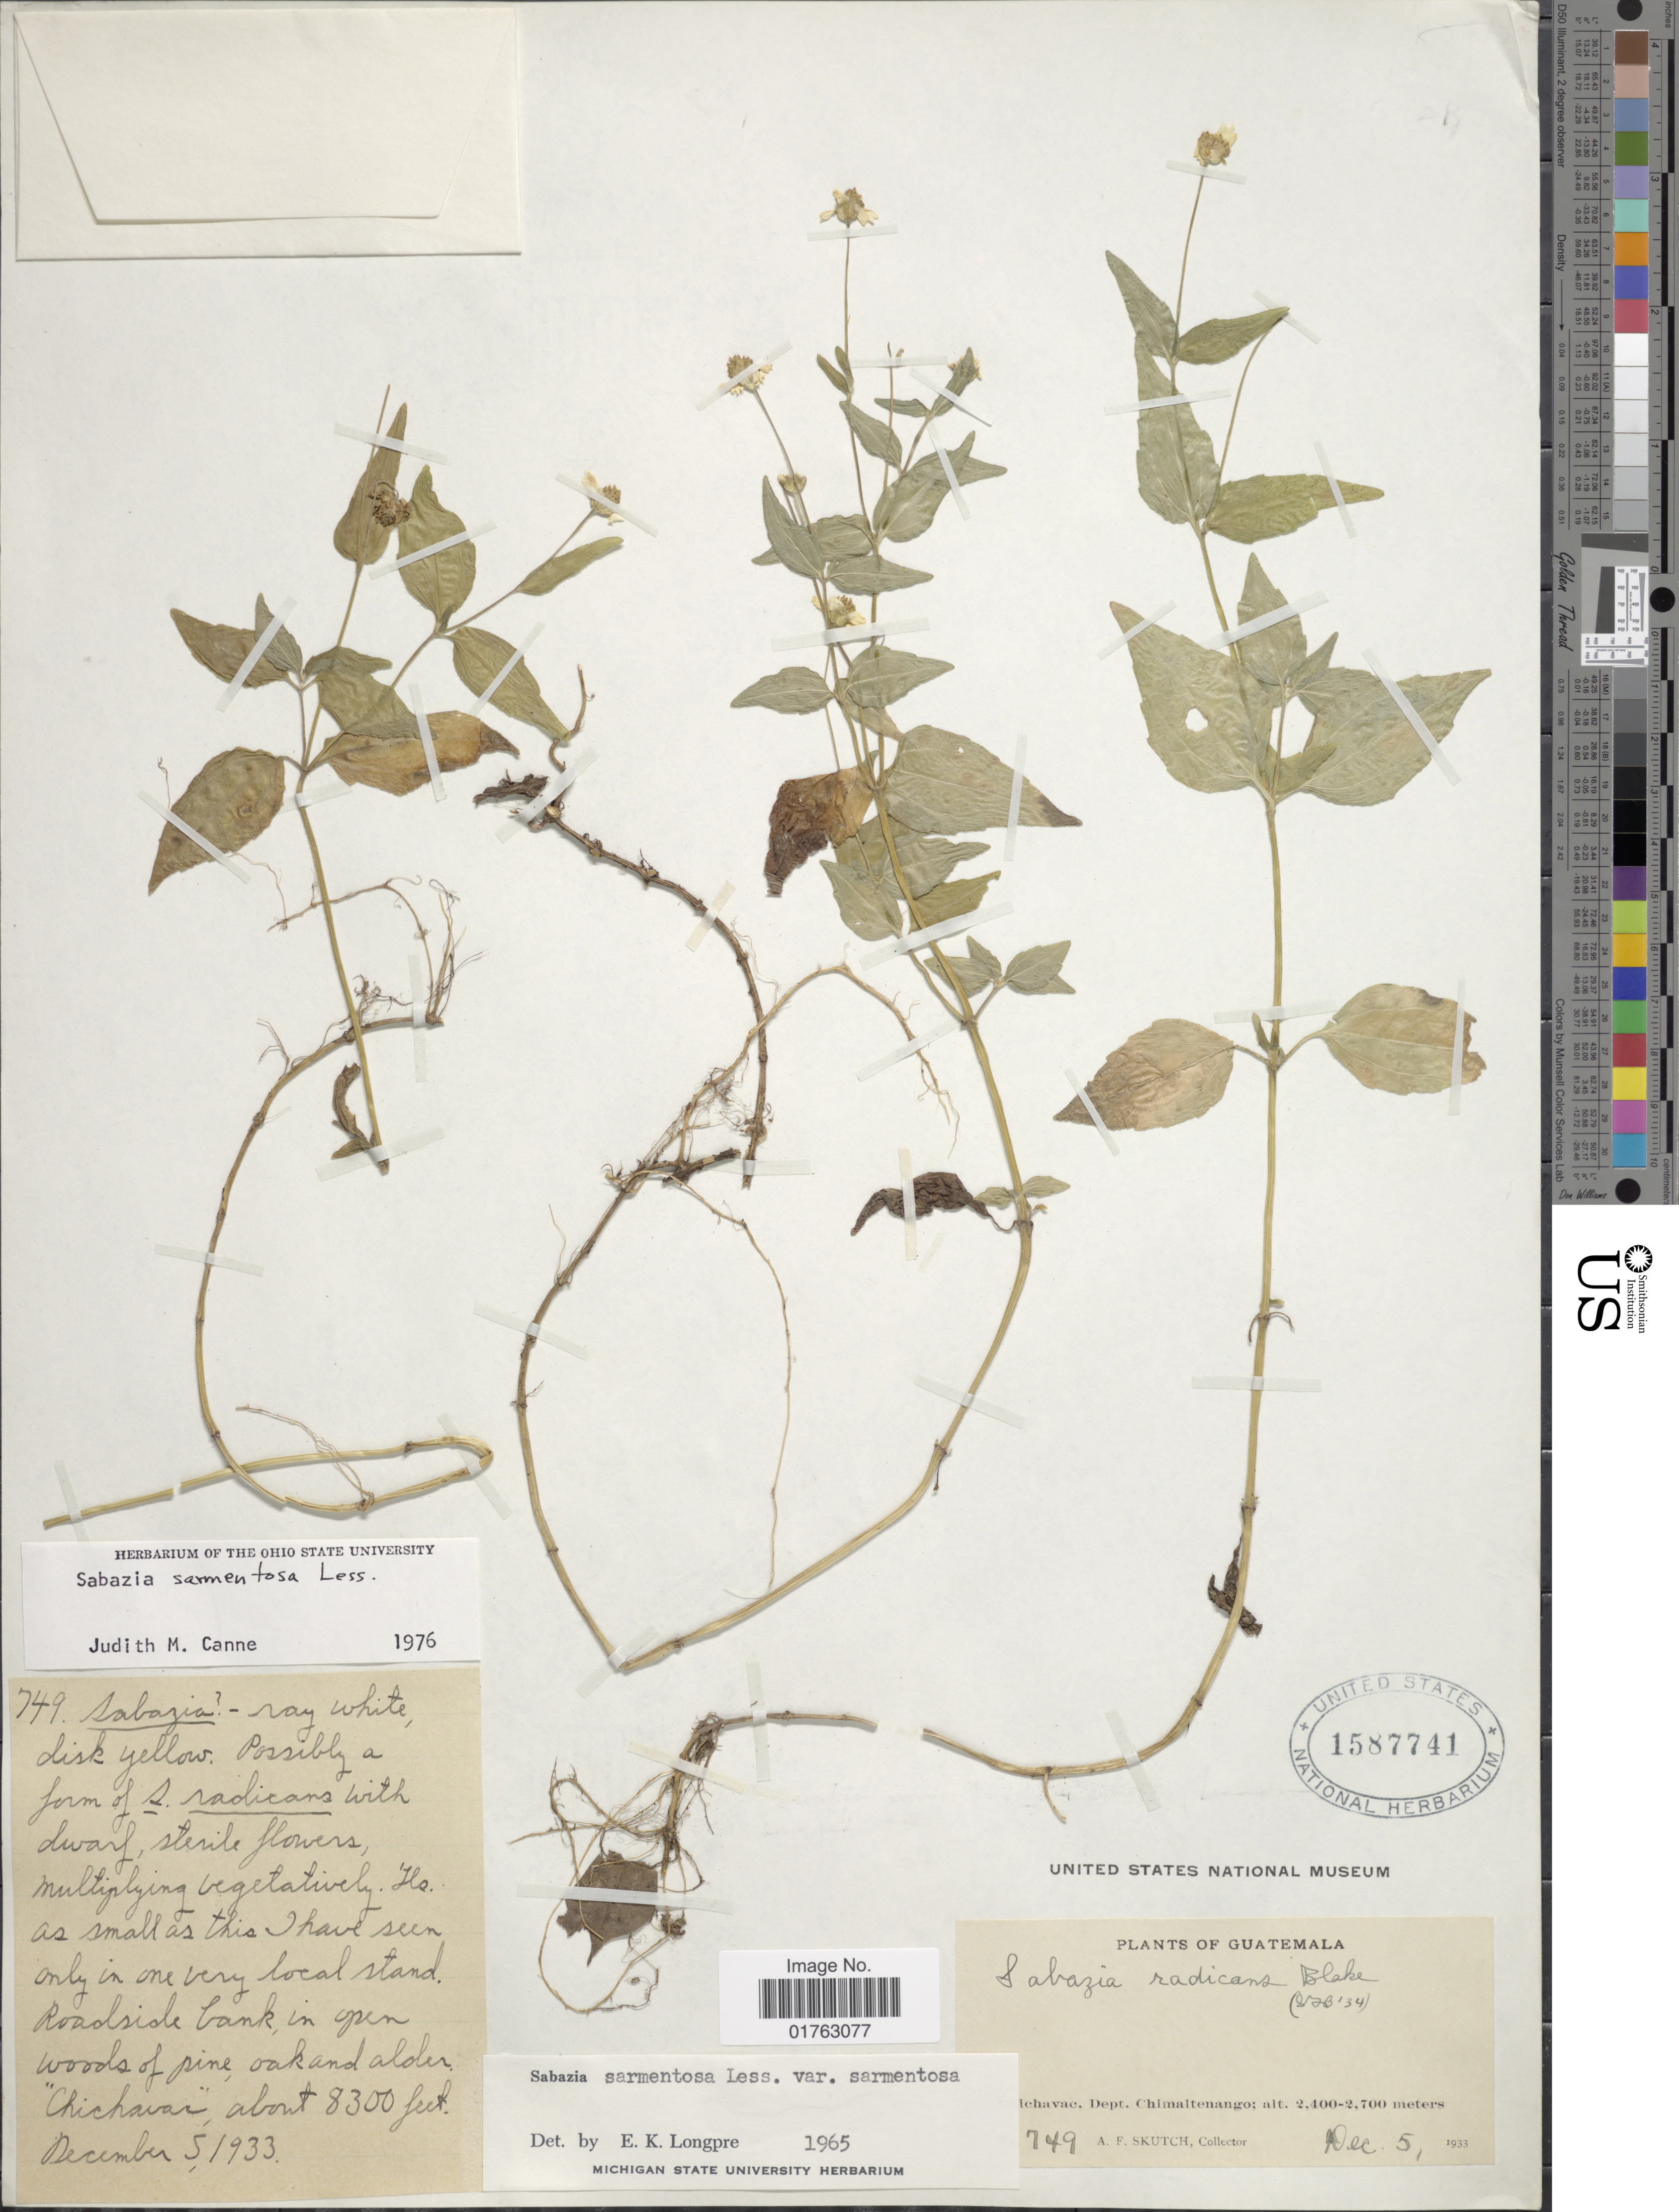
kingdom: Plantae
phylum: Tracheophyta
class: Magnoliopsida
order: Asterales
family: Asteraceae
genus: Sabazia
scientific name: Sabazia sarmentosa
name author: Less.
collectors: A. F. Skutch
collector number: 749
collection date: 1933-12-05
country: Guatemala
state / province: Chimaltenango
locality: Michavac, Dept. Chimaltenango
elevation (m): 2400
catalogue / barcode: US 1587741